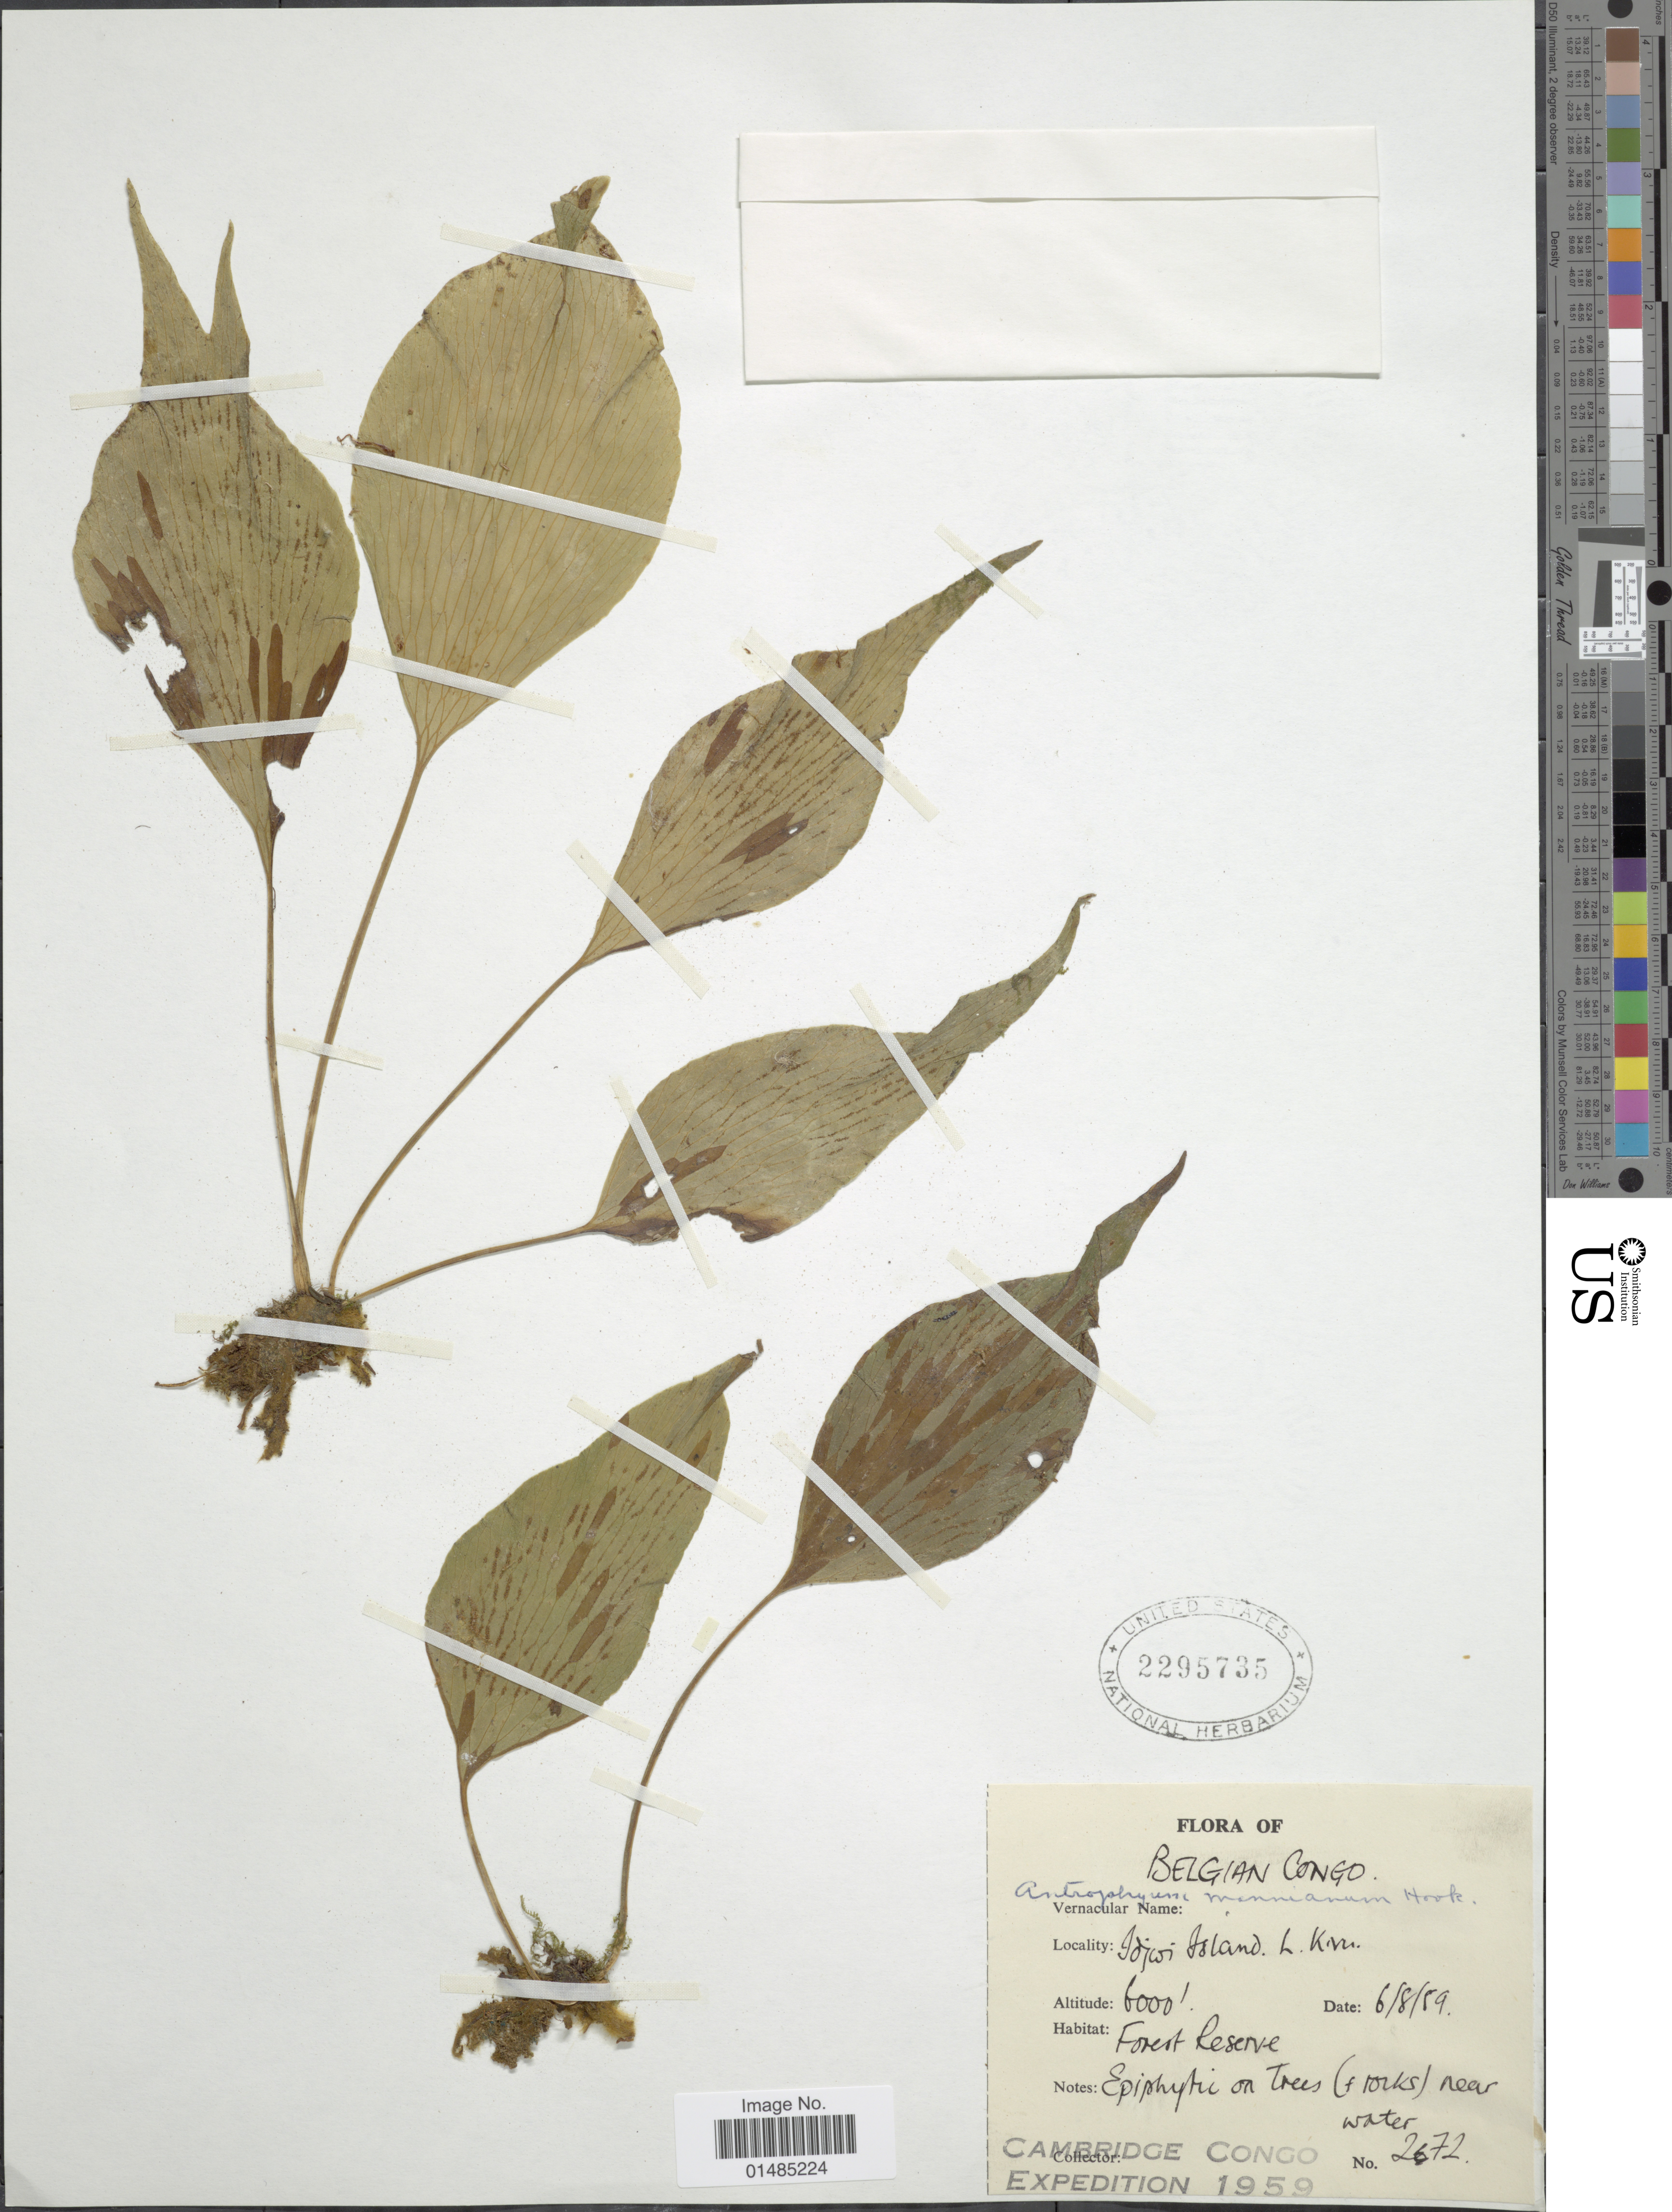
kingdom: Plantae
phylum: Tracheophyta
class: Polypodiopsida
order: Polypodiales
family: Pteridaceae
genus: Antrophyum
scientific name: Antrophyum mannianum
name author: Hook.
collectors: Cambridge Congo Expedition 1959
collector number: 272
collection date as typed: Transcribed d/m/y: 6/8/59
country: Congo, Democratic Republic of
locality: Begian Congo, Iojwi Island. L. K'vu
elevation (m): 1829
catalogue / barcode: US 2295735